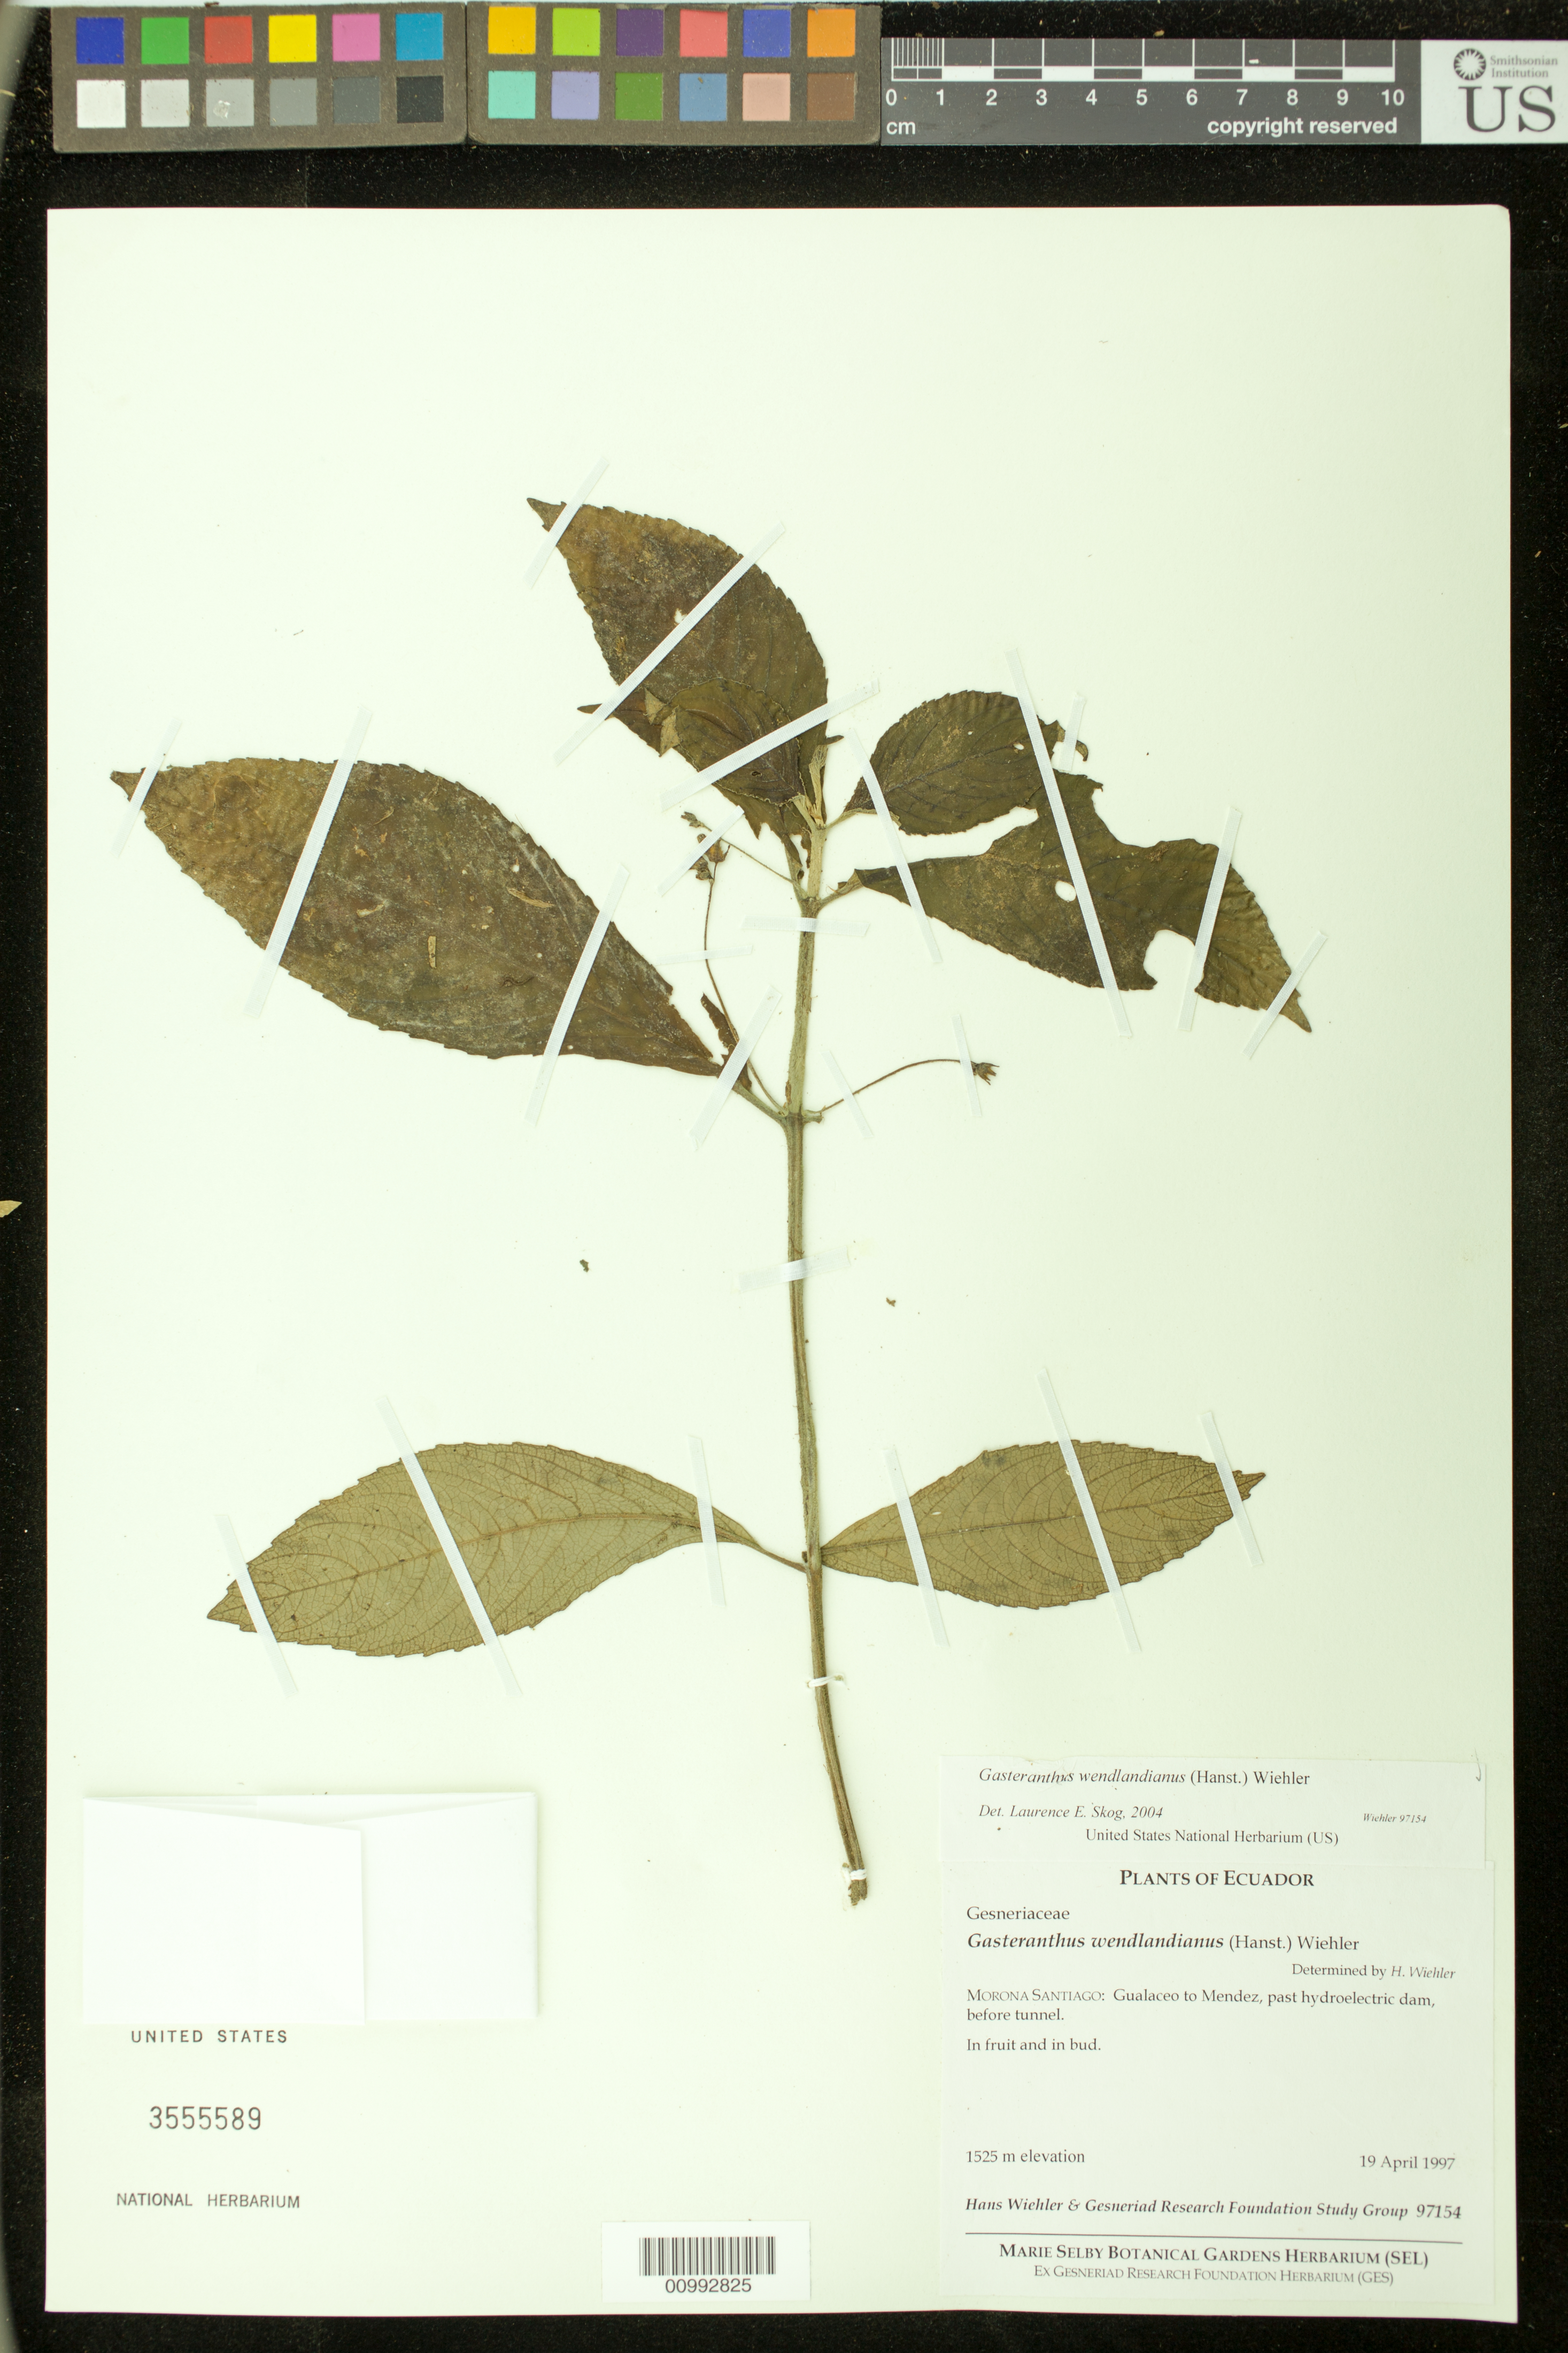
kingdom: Plantae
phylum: Tracheophyta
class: Magnoliopsida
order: Lamiales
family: Gesneriaceae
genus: Gasteranthus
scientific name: Gasteranthus wendlandianus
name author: (Hanst.) Wiehler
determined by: Skog, Laurence E.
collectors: H. J. Wiehler & GRF Study Group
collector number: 97154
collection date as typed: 19 Apr 1997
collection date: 1997-04-19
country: Ecuador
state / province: Morona-Santiago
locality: Morona-Santiago: Gualaceo to Mendez, past hydroelectric dam, before tunnel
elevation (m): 1525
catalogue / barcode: US 3555589